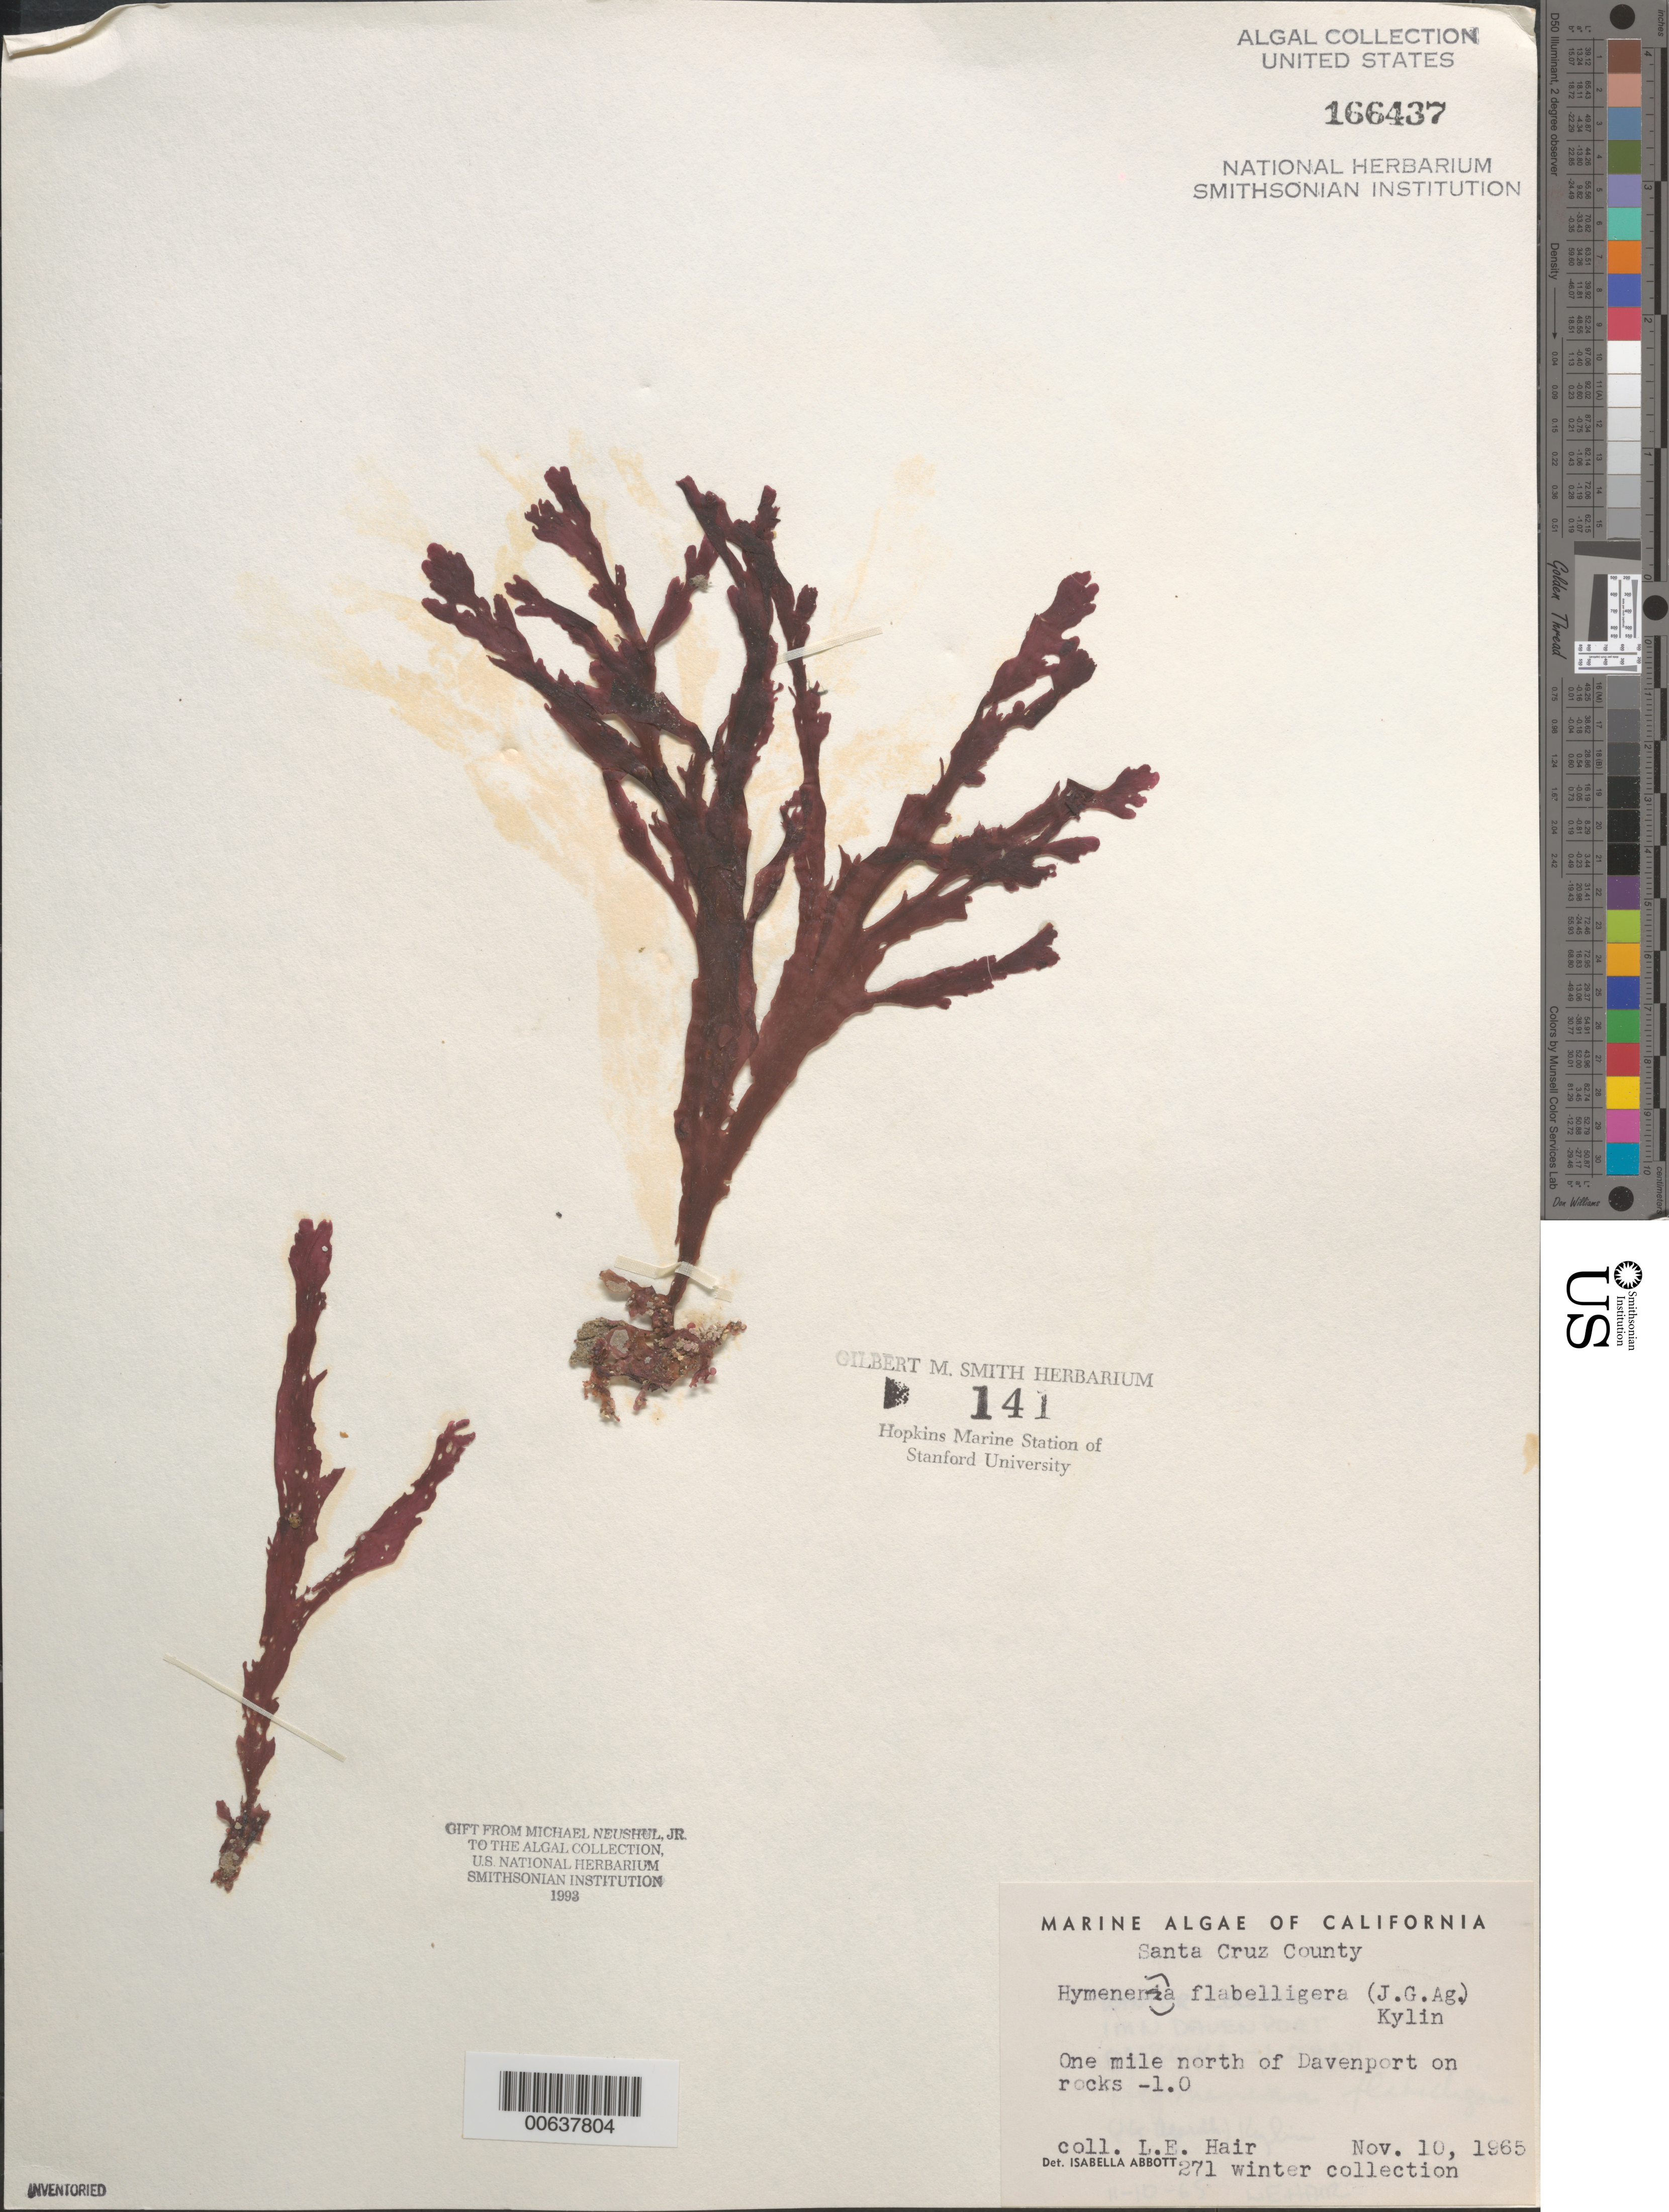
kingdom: Plantae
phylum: Rhodophyta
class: Florideophyceae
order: Ceramiales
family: Delesseriaceae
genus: Hymenena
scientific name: Hymenena flabelligera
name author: (J. Agardh) Kylin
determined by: Abbott, Isabella A.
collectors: L. Hair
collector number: LEH 271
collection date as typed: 10 Nov 1965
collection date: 1965-11-10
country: United States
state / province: California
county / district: Santa Cruz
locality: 1 mile north of Davenport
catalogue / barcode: US 166437